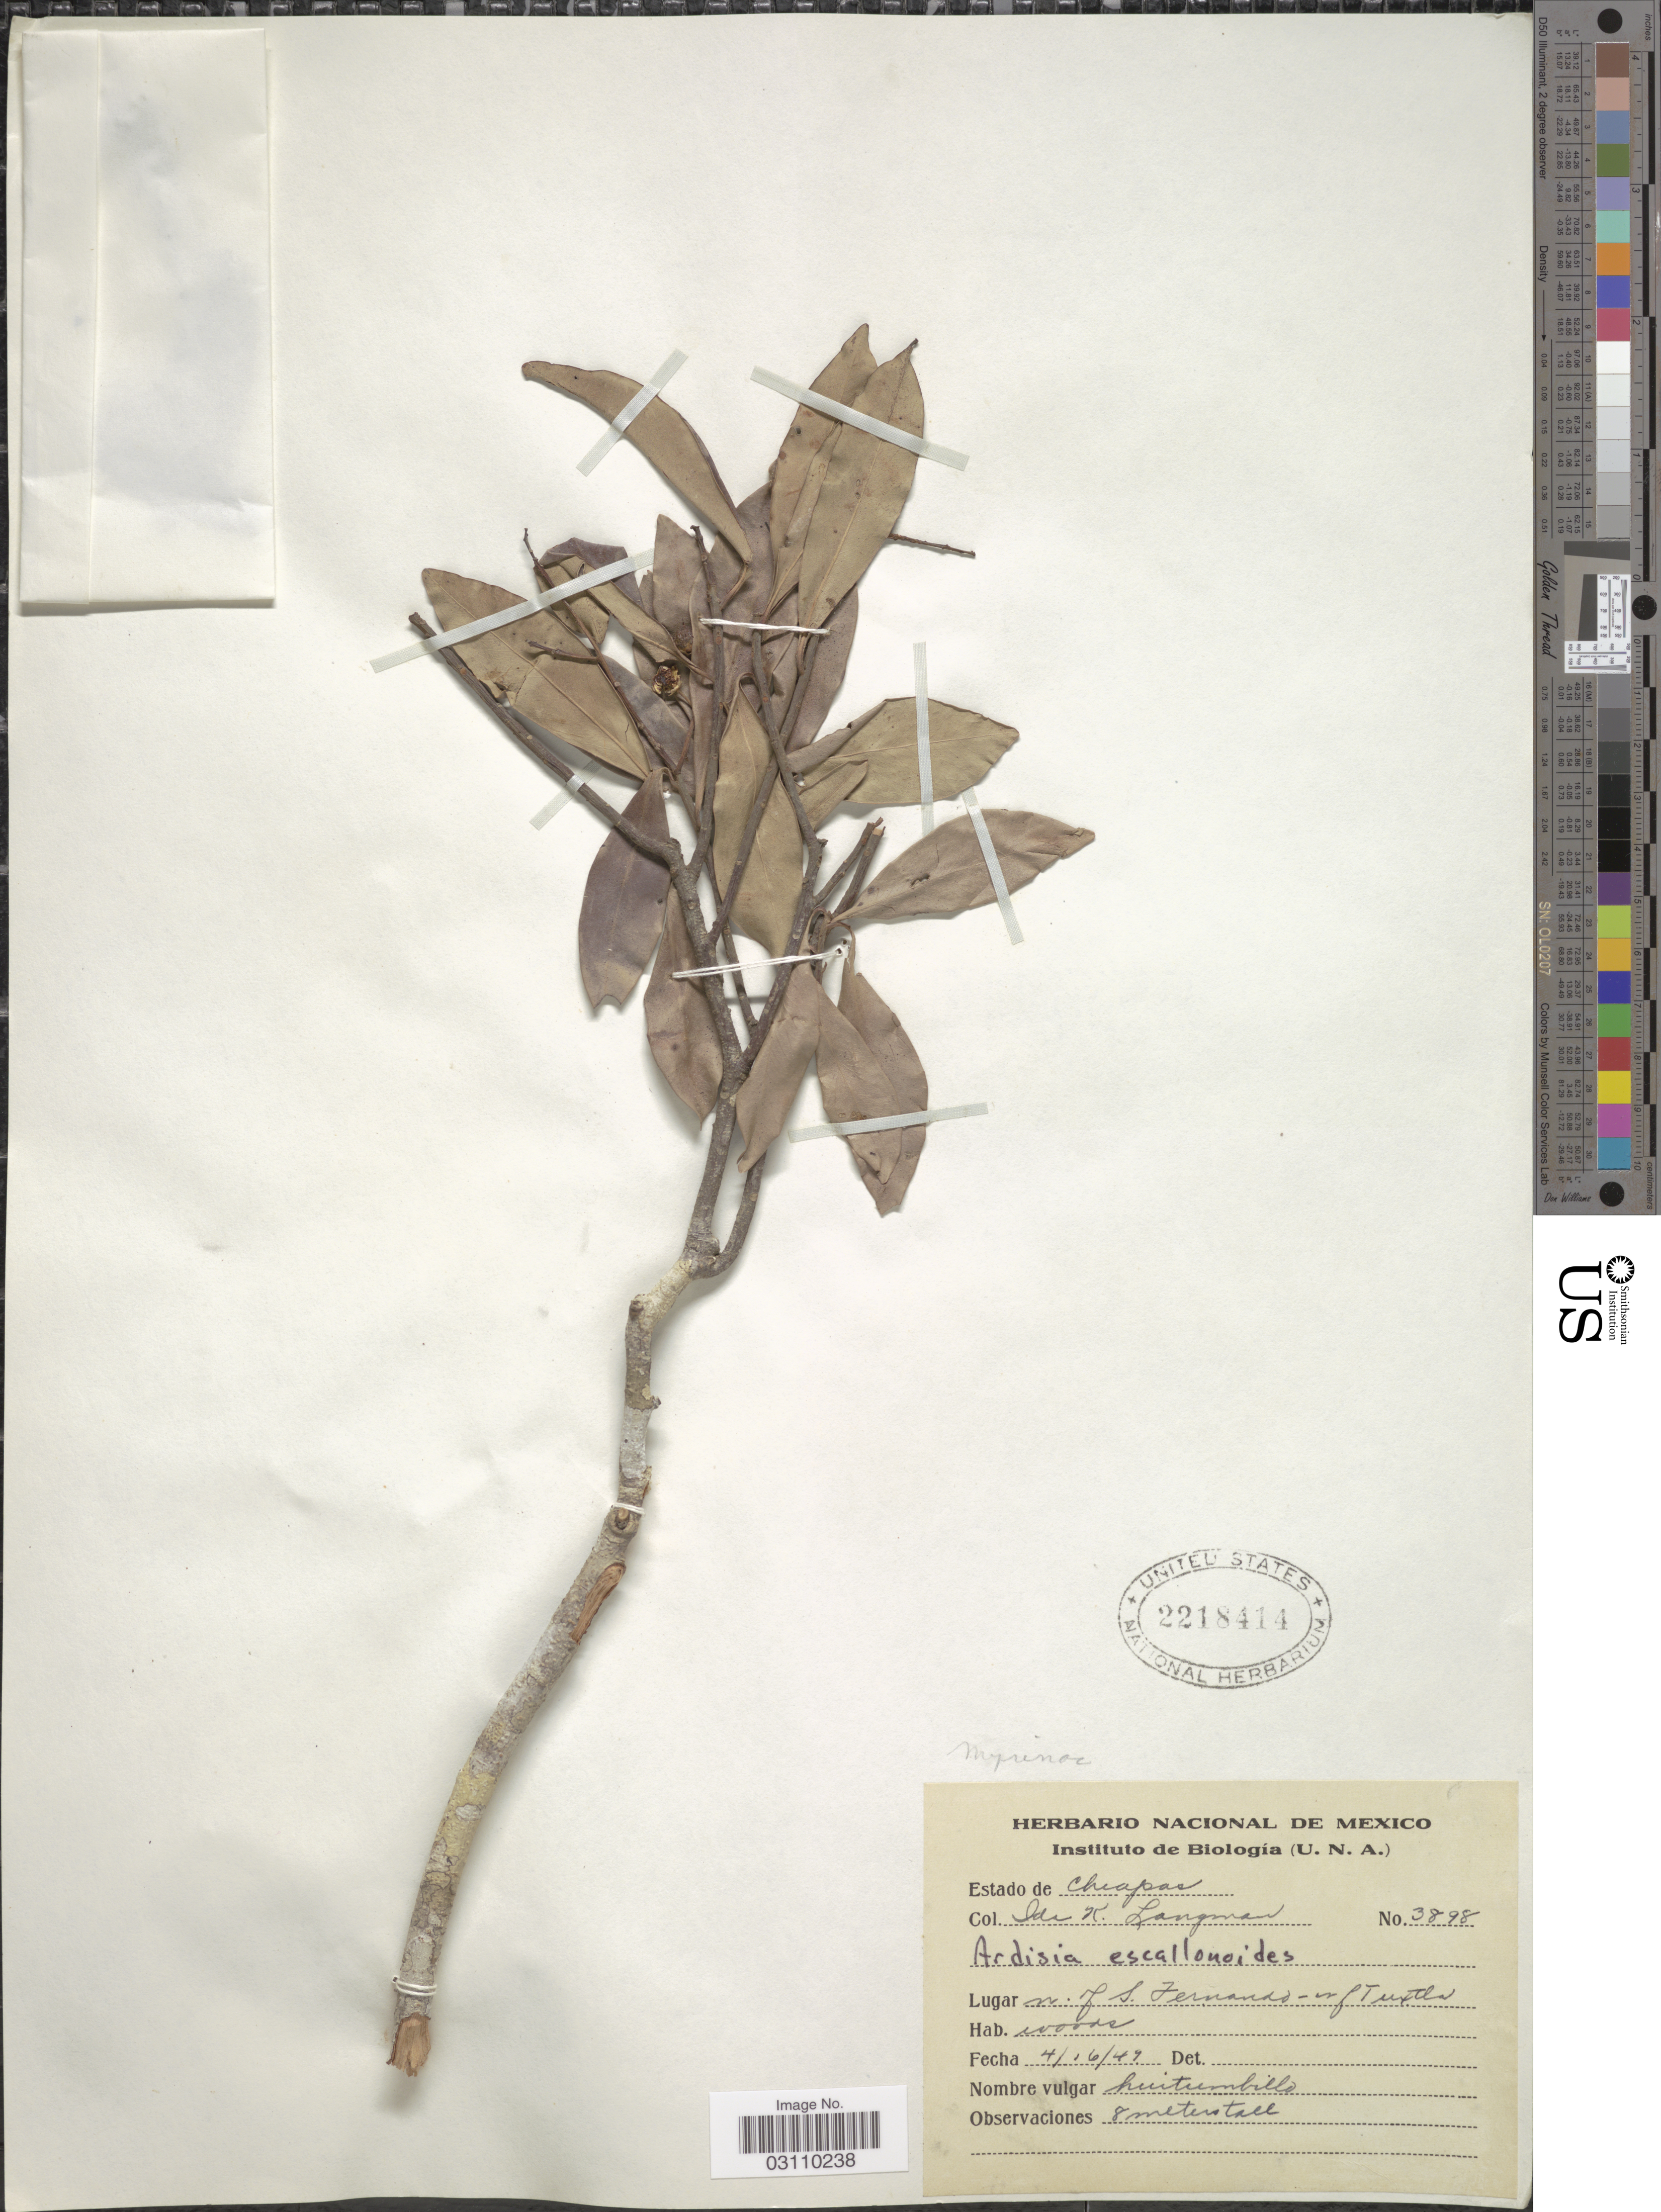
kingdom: Plantae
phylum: Tracheophyta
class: Magnoliopsida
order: Ericales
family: Primulaceae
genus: Ardisia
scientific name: Ardisia escallonioides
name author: Schltdl. & Cham.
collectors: I. K. Langman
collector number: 3898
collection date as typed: Transcribed d/m/y: 16/4/49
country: Mexico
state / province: Chiapas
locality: N. of S. Fernando- w of Tuxtla.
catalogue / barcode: US 2218414